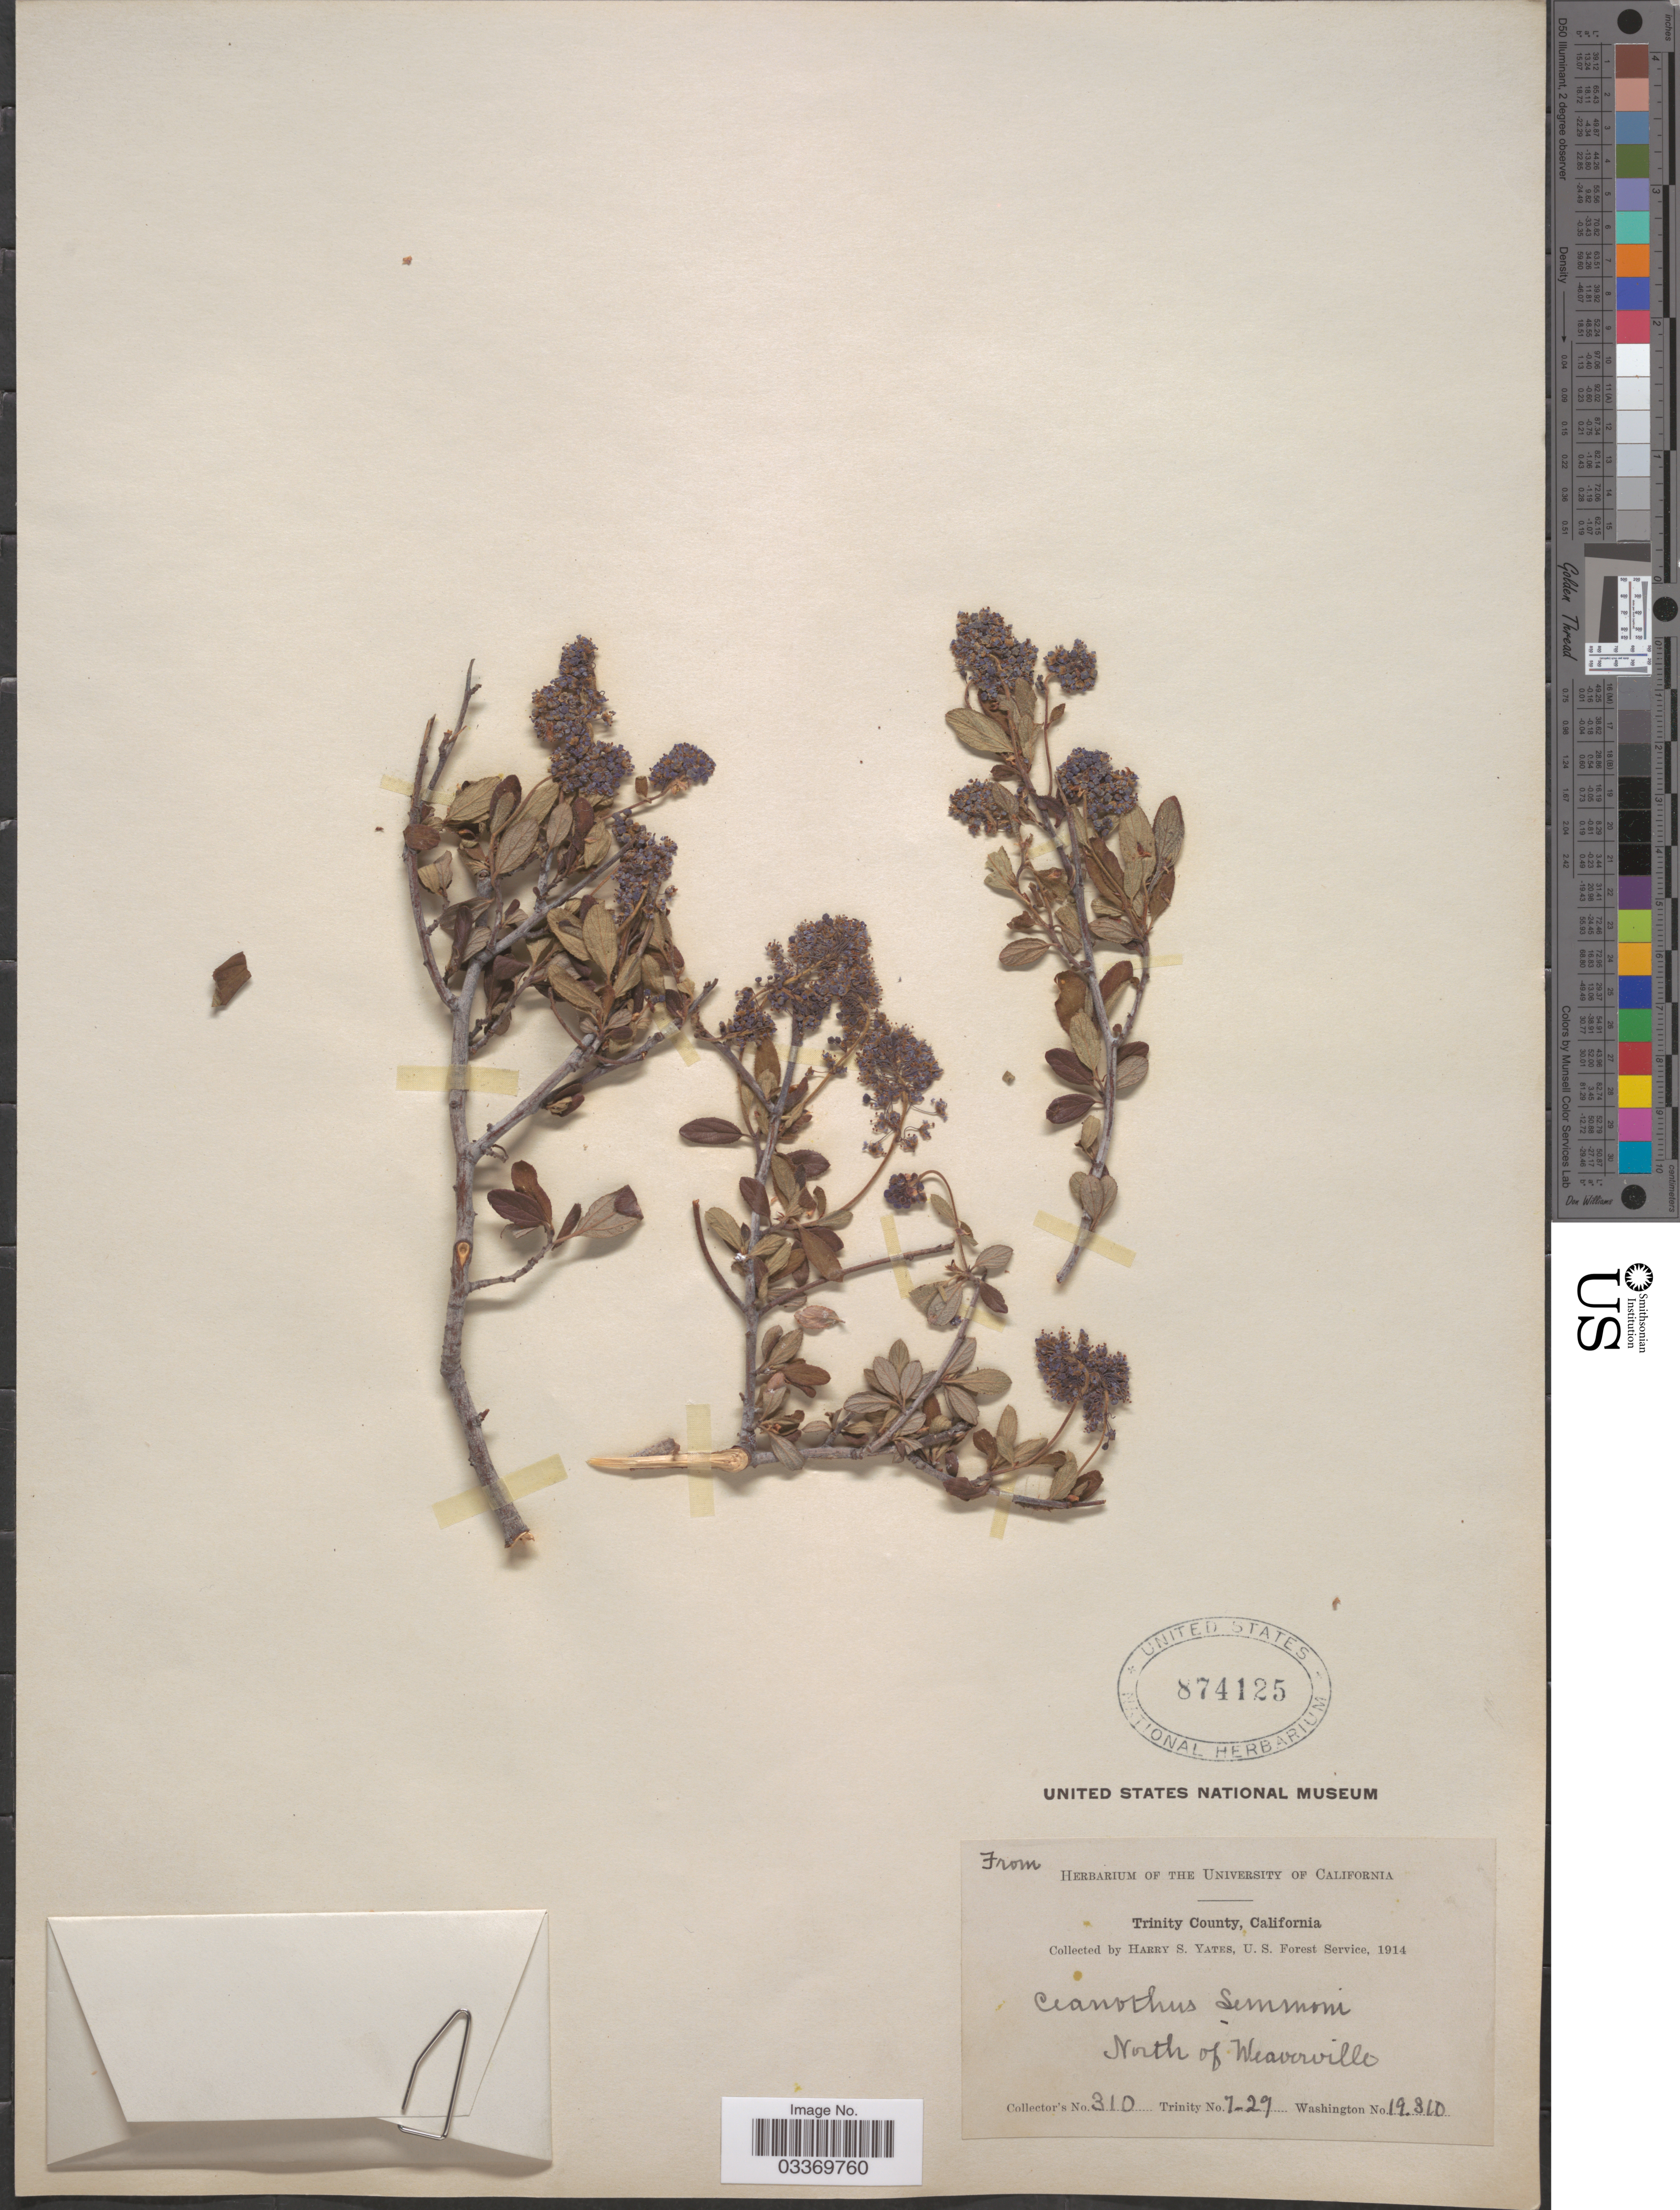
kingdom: Plantae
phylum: Tracheophyta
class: Magnoliopsida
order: Rosales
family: Rhamnaceae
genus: Ceanothus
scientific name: Ceanothus lemmonii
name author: Parry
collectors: H. S. Yates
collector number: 310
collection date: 1914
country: United States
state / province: California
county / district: Trinity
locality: Trinity County. North of Weaverville.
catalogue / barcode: US 874125